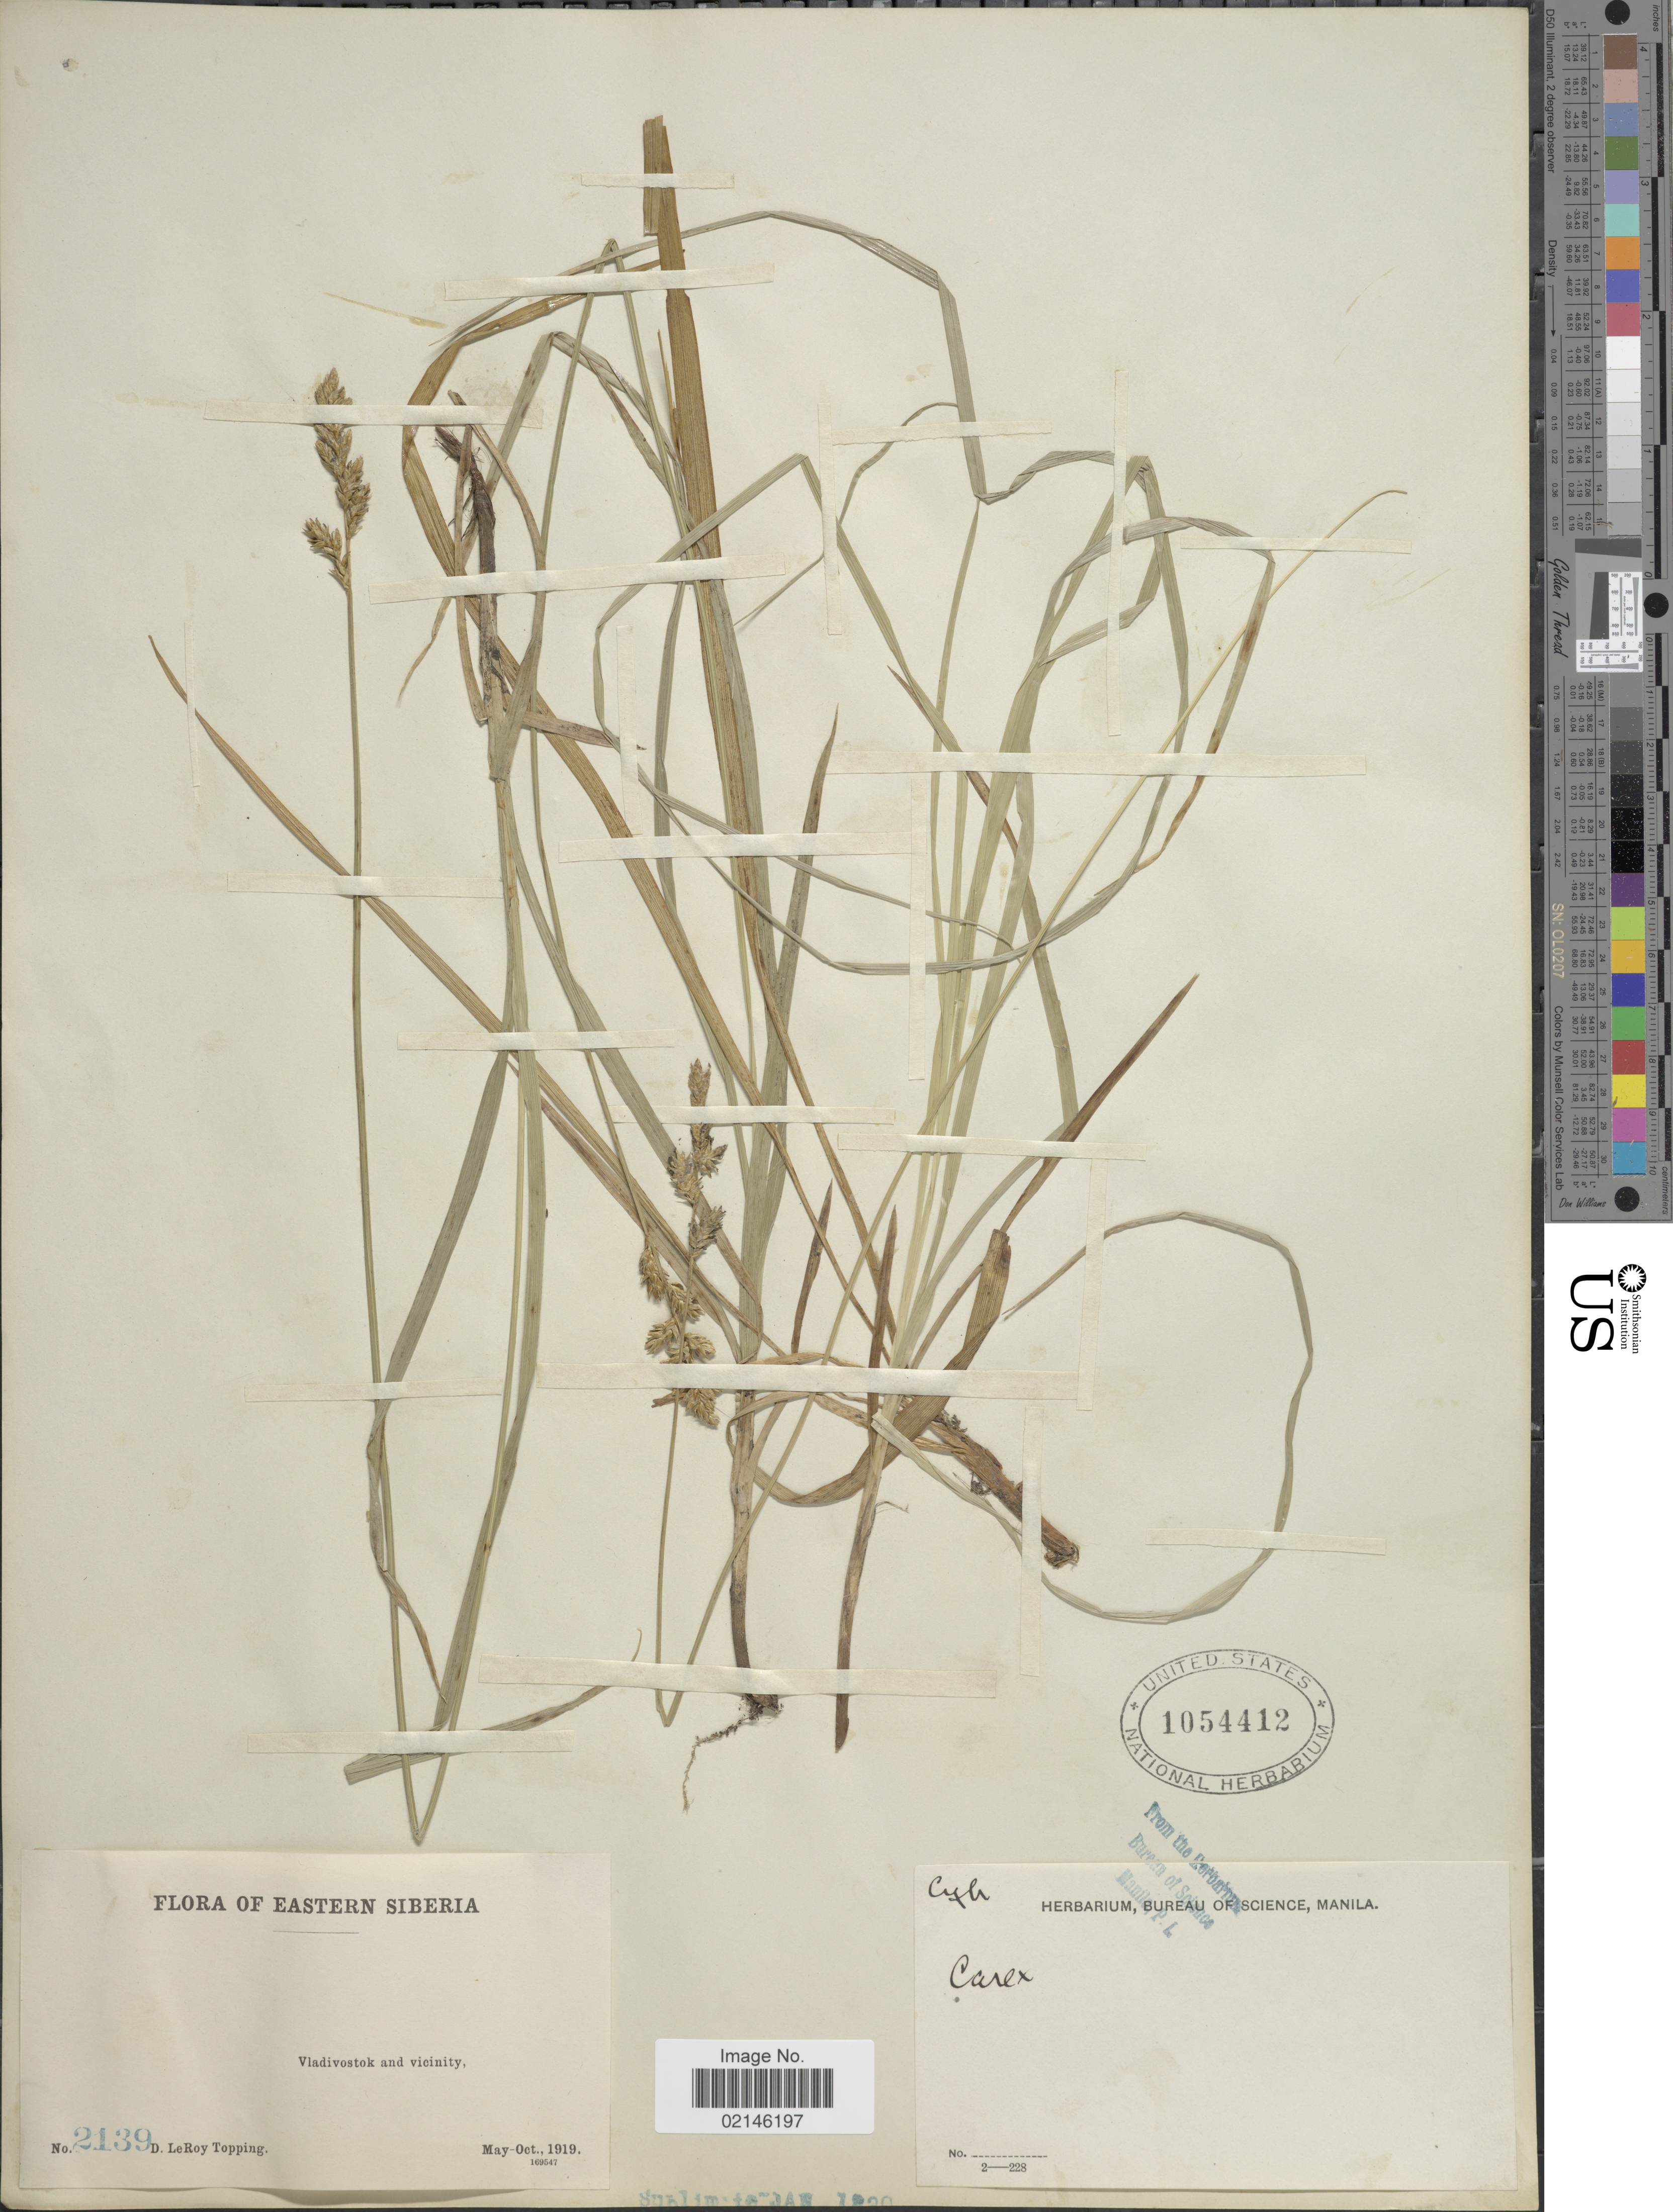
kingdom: Plantae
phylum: Tracheophyta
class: Liliopsida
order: Poales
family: Cyperaceae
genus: Carex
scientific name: Carex sp.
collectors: D. L. Topping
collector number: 2139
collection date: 1919-05/1919-10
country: Russian Federation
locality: Eastern Siberia. Vladivostok and vicinity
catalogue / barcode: US 1054412